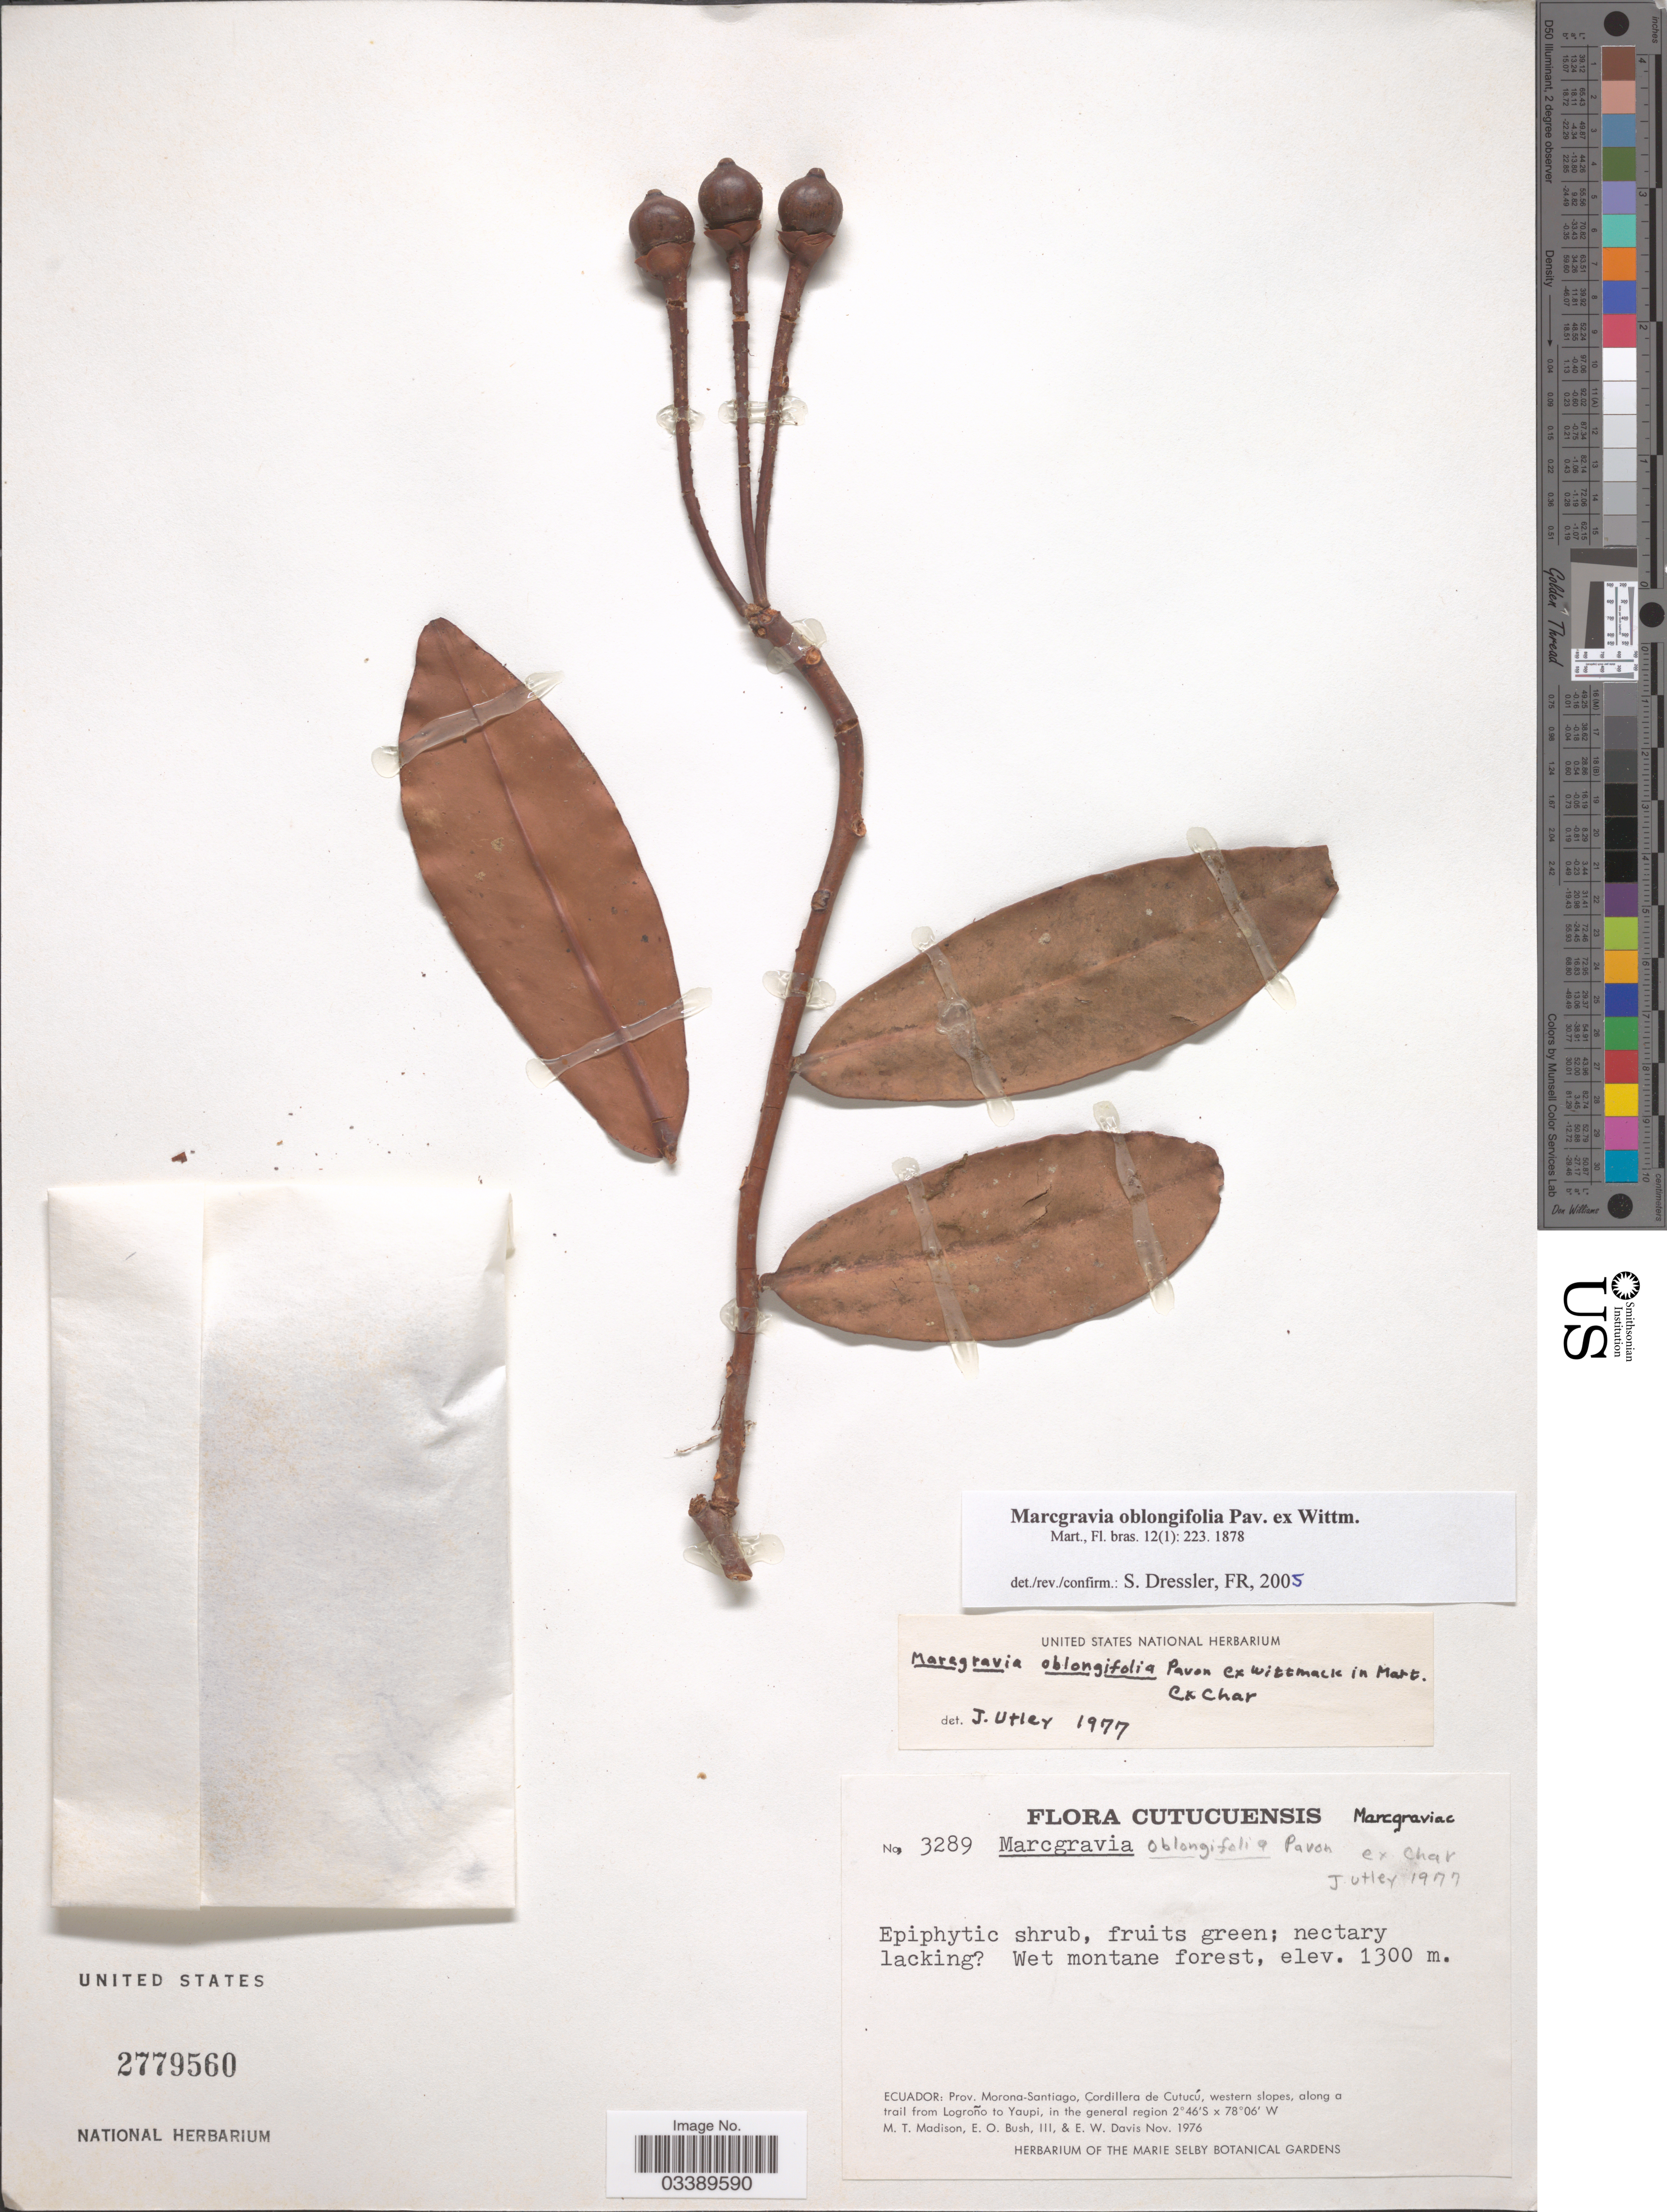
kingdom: Plantae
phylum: Tracheophyta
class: Magnoliopsida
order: Ericales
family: Marcgraviaceae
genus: Marcgravia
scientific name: Marcgravia oblongifolia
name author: Ruiz ex Wittm.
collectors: M. T. Madison, E. O. Bush & E. W. Davis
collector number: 3289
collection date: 1976-11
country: Ecuador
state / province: Morona-Santiago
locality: Cordillera de Cutucú, western slopes, along a trail from Logroño to Yaupi, in the general region.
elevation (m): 1300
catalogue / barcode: US 2779560